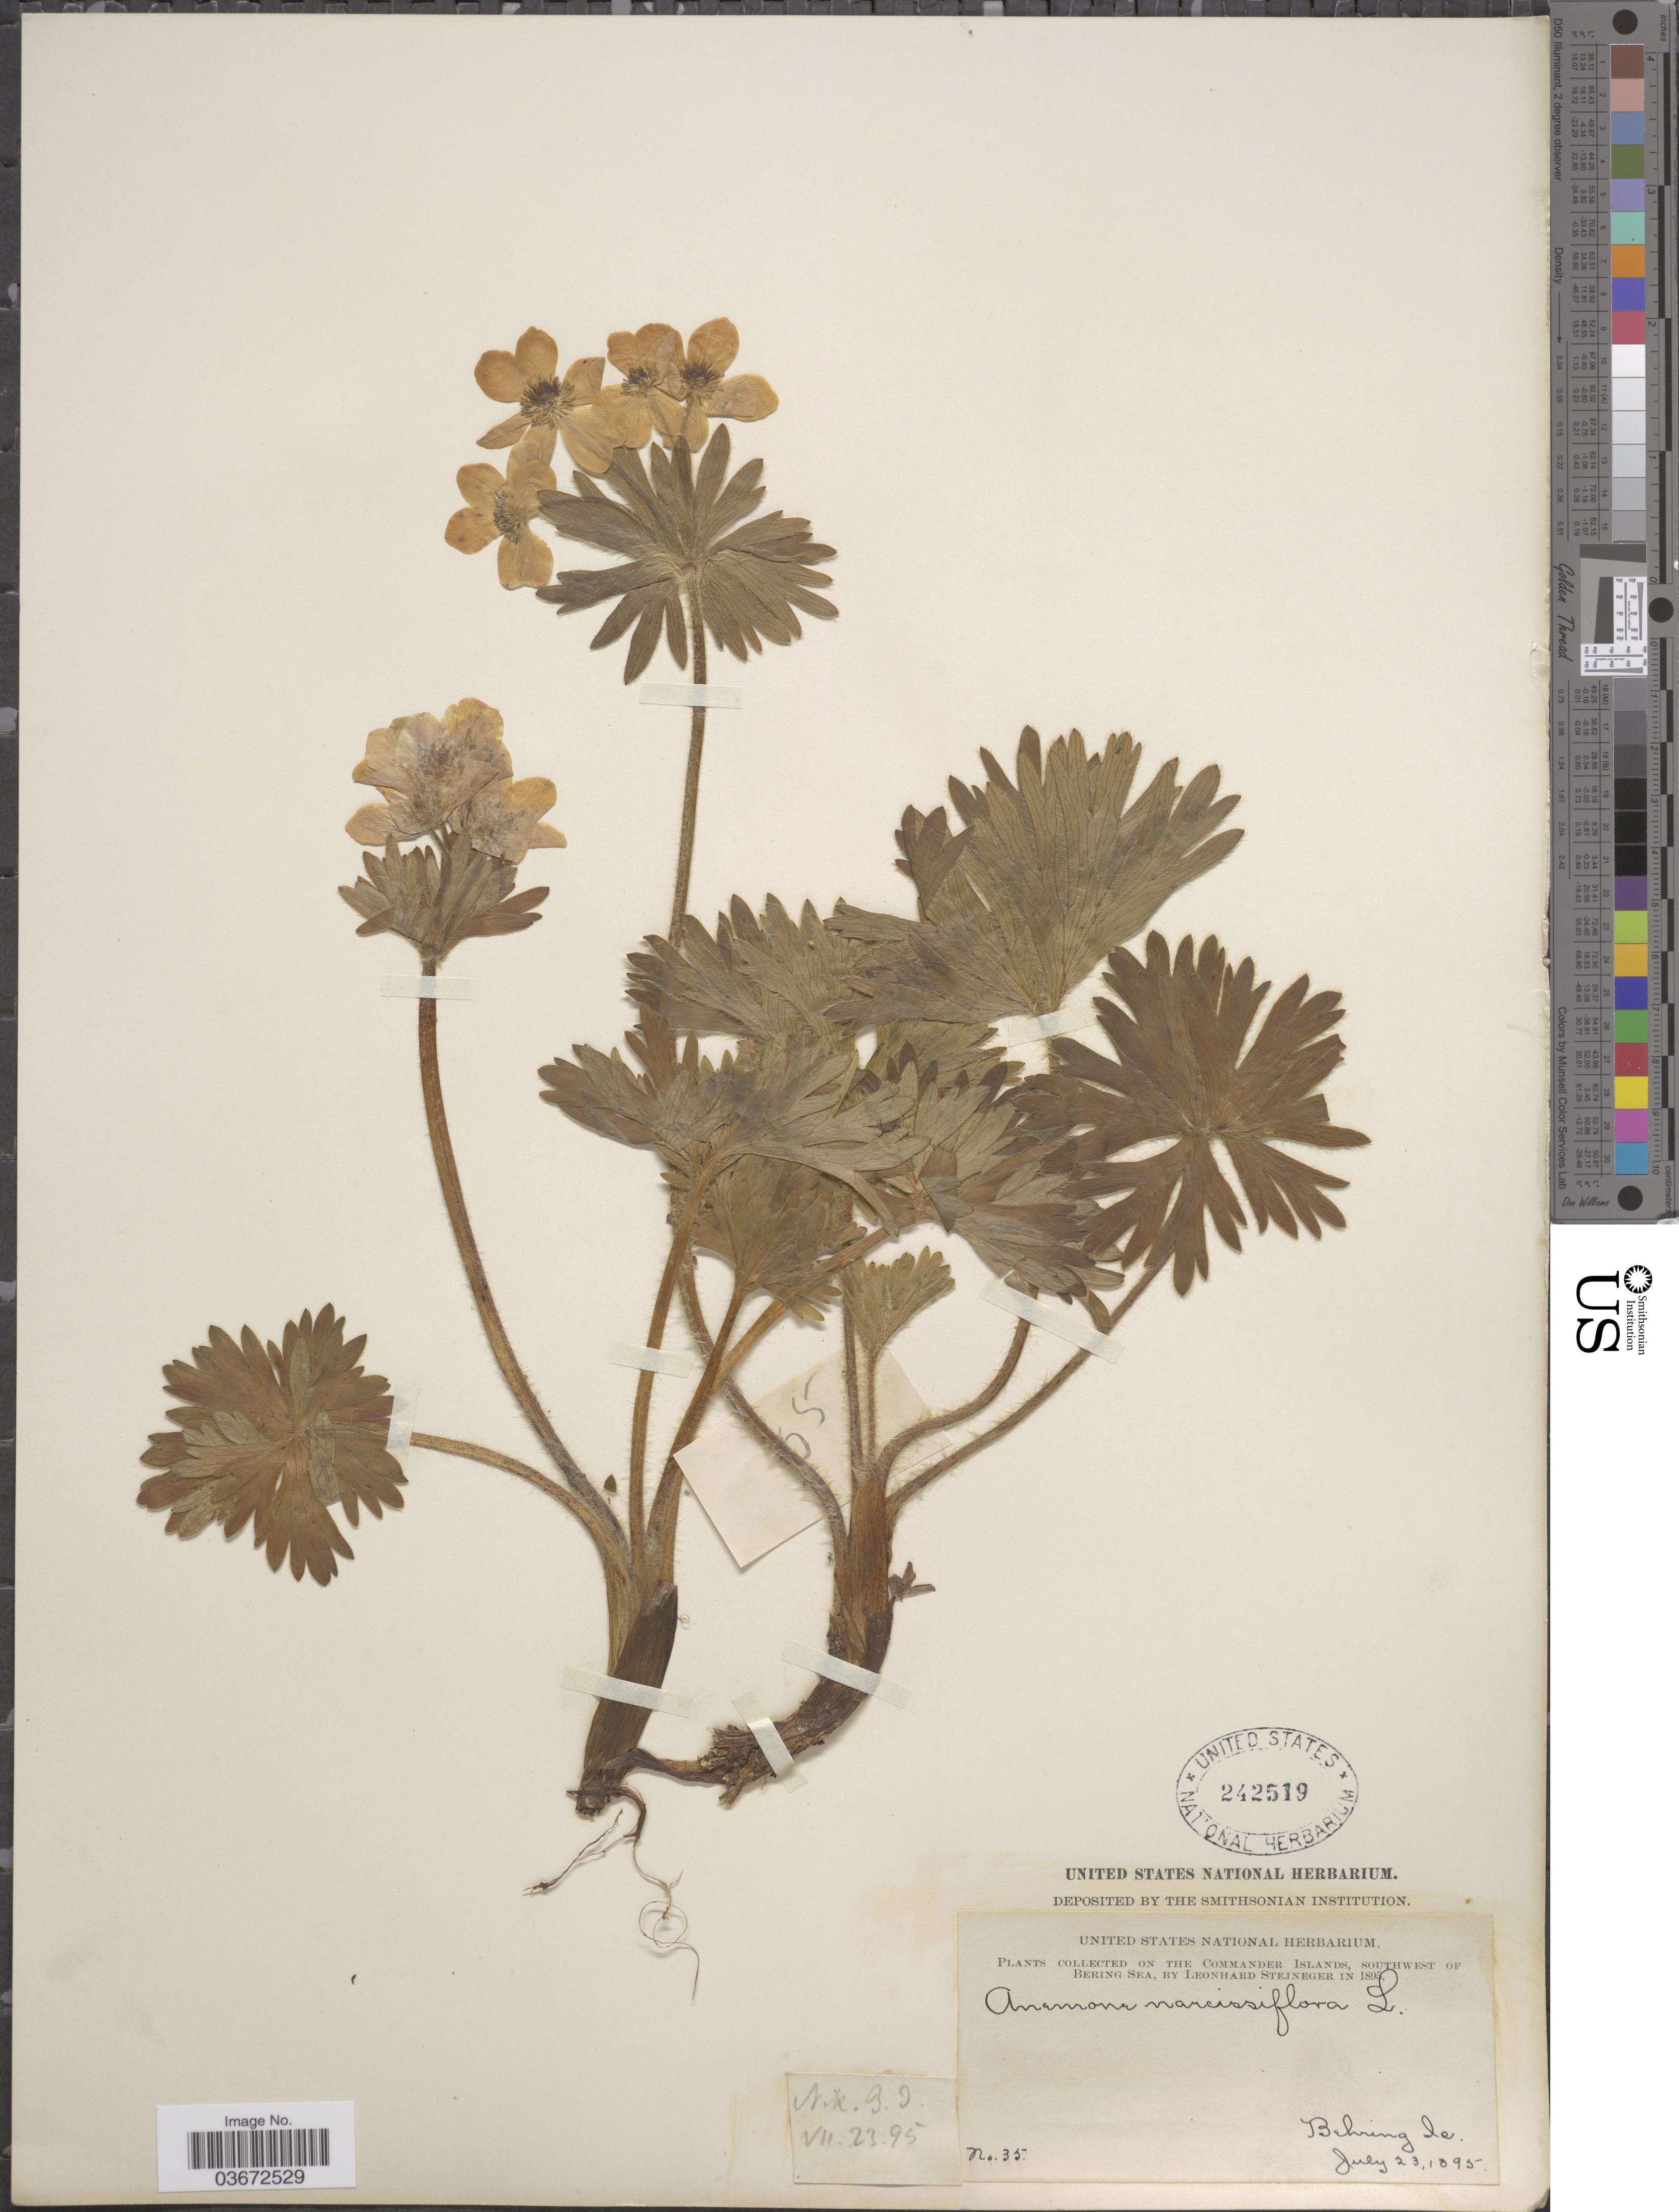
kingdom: Plantae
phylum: Tracheophyta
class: Magnoliopsida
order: Ranunculales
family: Ranunculaceae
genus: Anemone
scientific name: Anemone narcissiflora var. villosissima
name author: DC.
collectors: L. Stejneger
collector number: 35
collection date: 1895-07-23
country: Russian Federation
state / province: Kamchatka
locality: On the Commander Islands, southwest of Bering Sea. Behring Is.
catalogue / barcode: US 242519